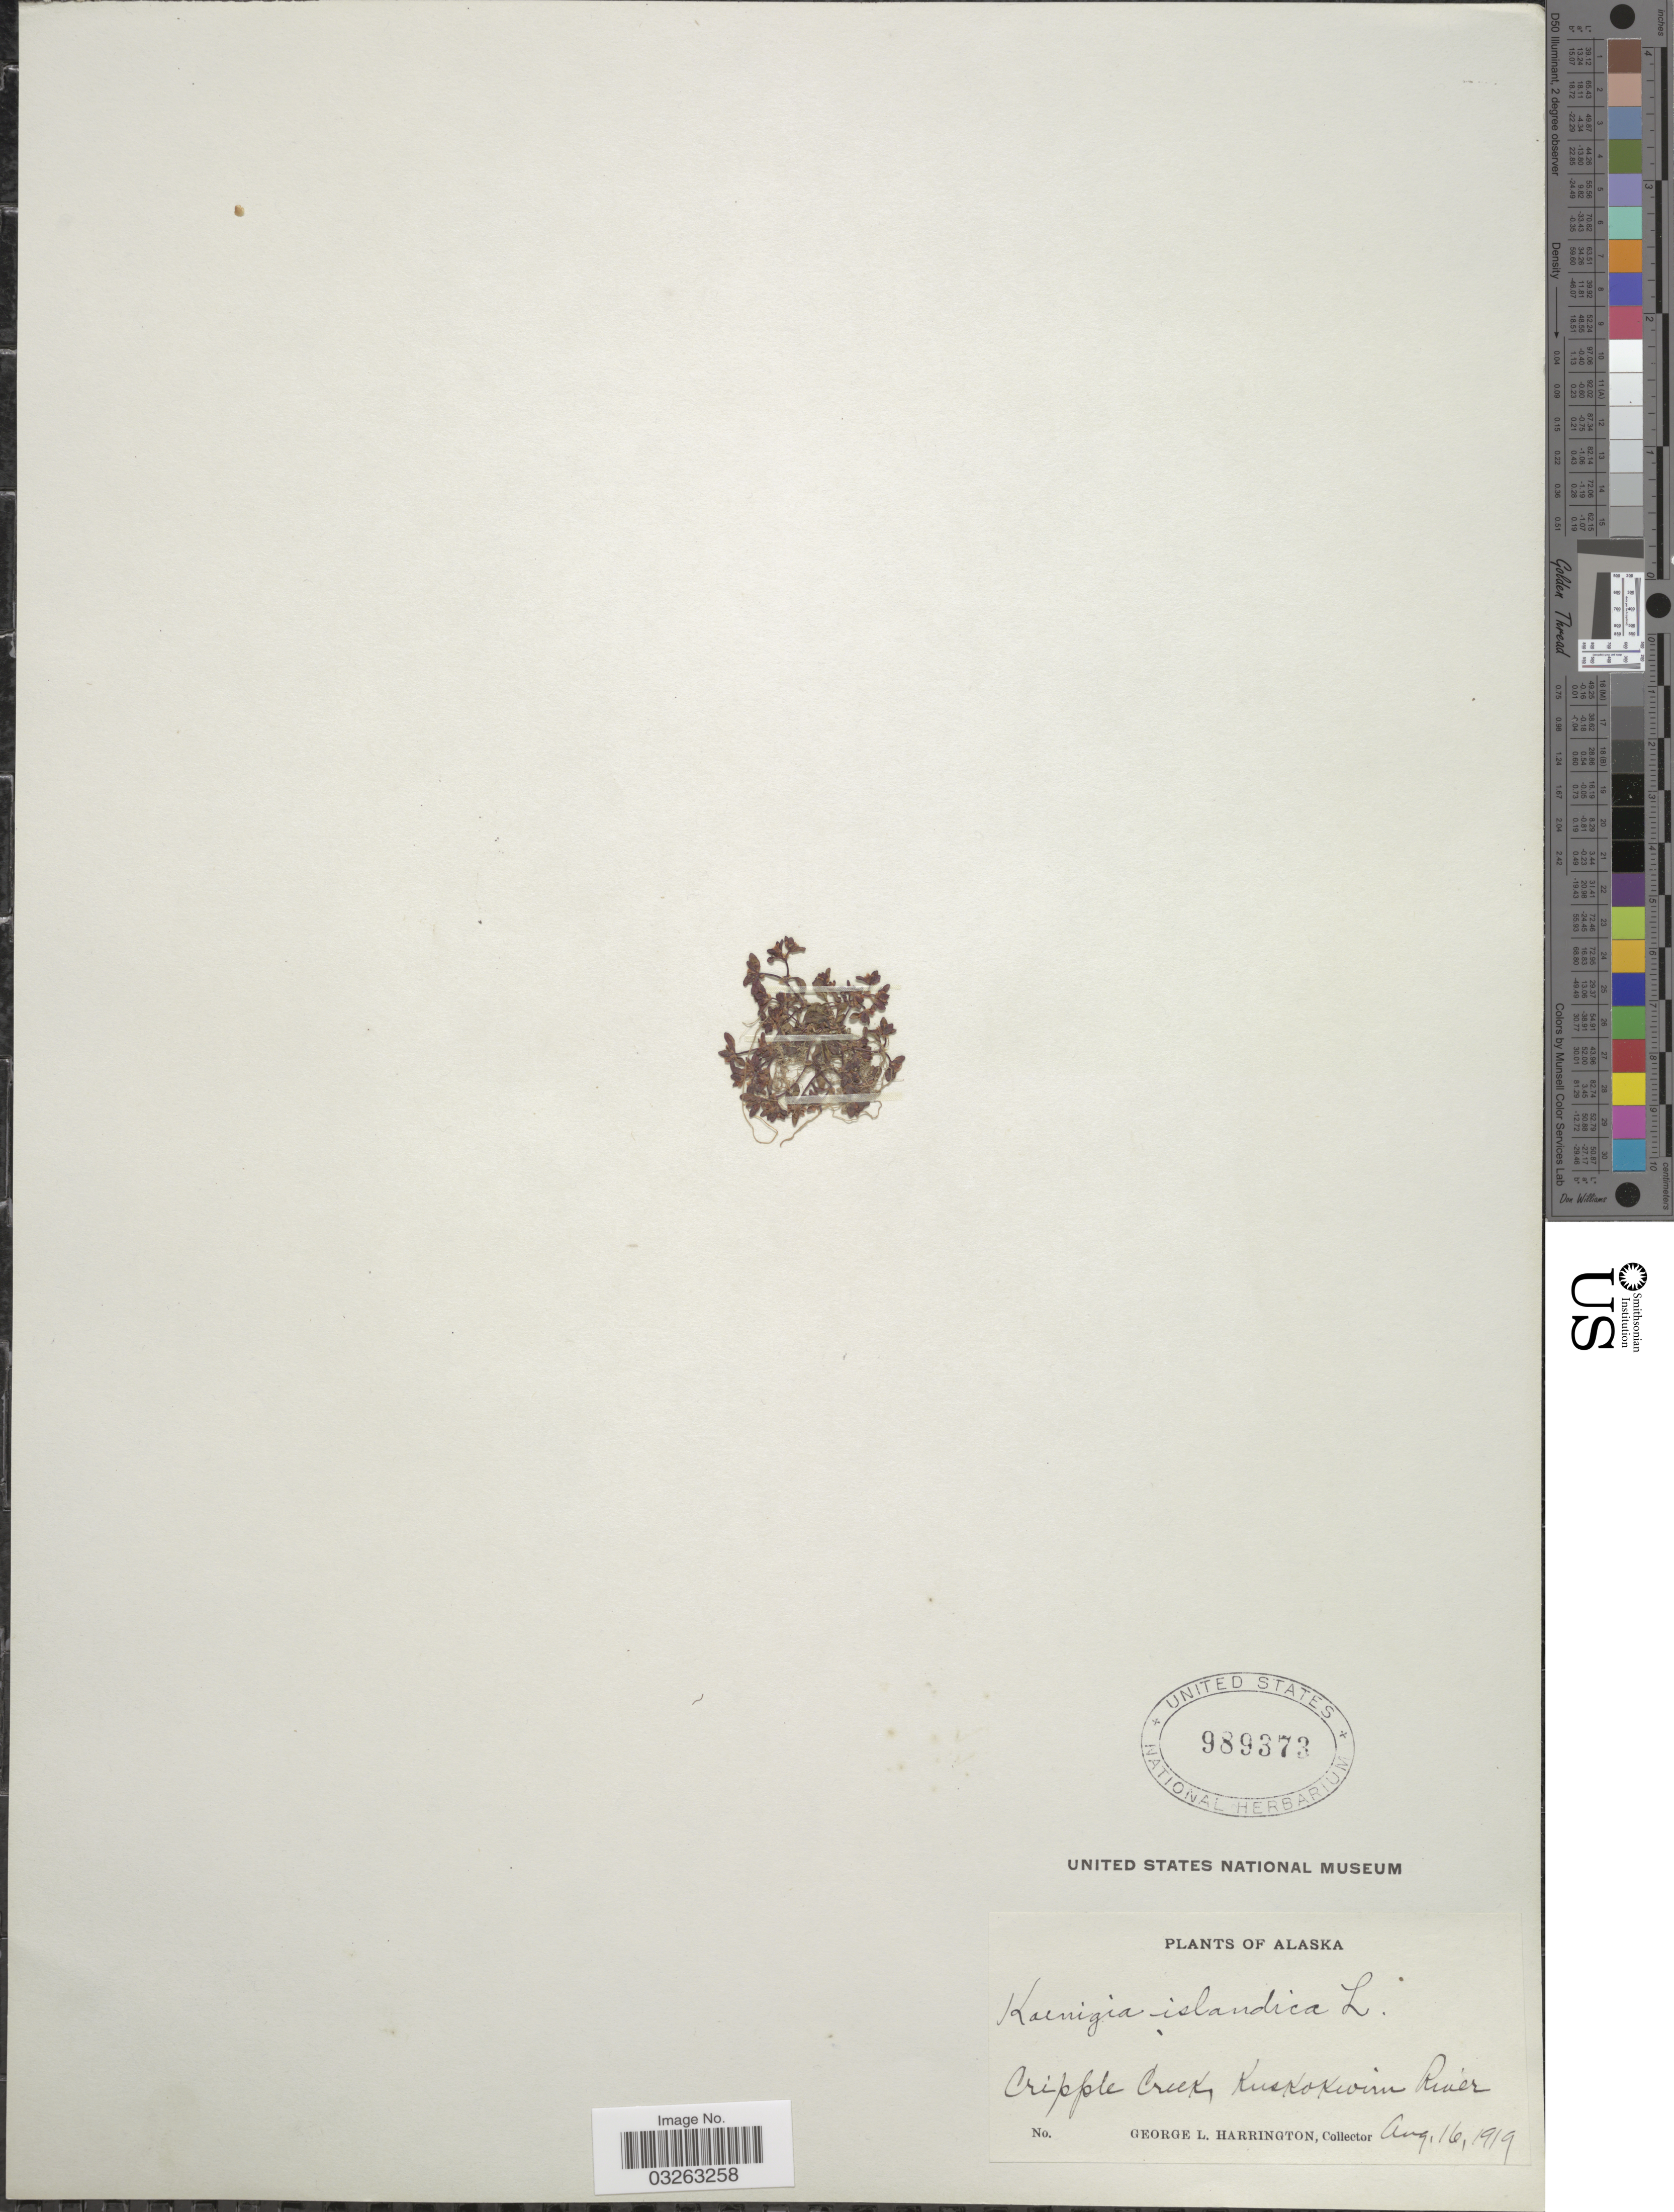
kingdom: Plantae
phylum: Tracheophyta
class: Magnoliopsida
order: Caryophyllales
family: Polygonaceae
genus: Koenigia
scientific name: Koenigia islandica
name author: L.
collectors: G. Harrington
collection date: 1919-08-16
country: United States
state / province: Alaska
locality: Cripple Creek, Kuskokwim River.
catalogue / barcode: US 989373